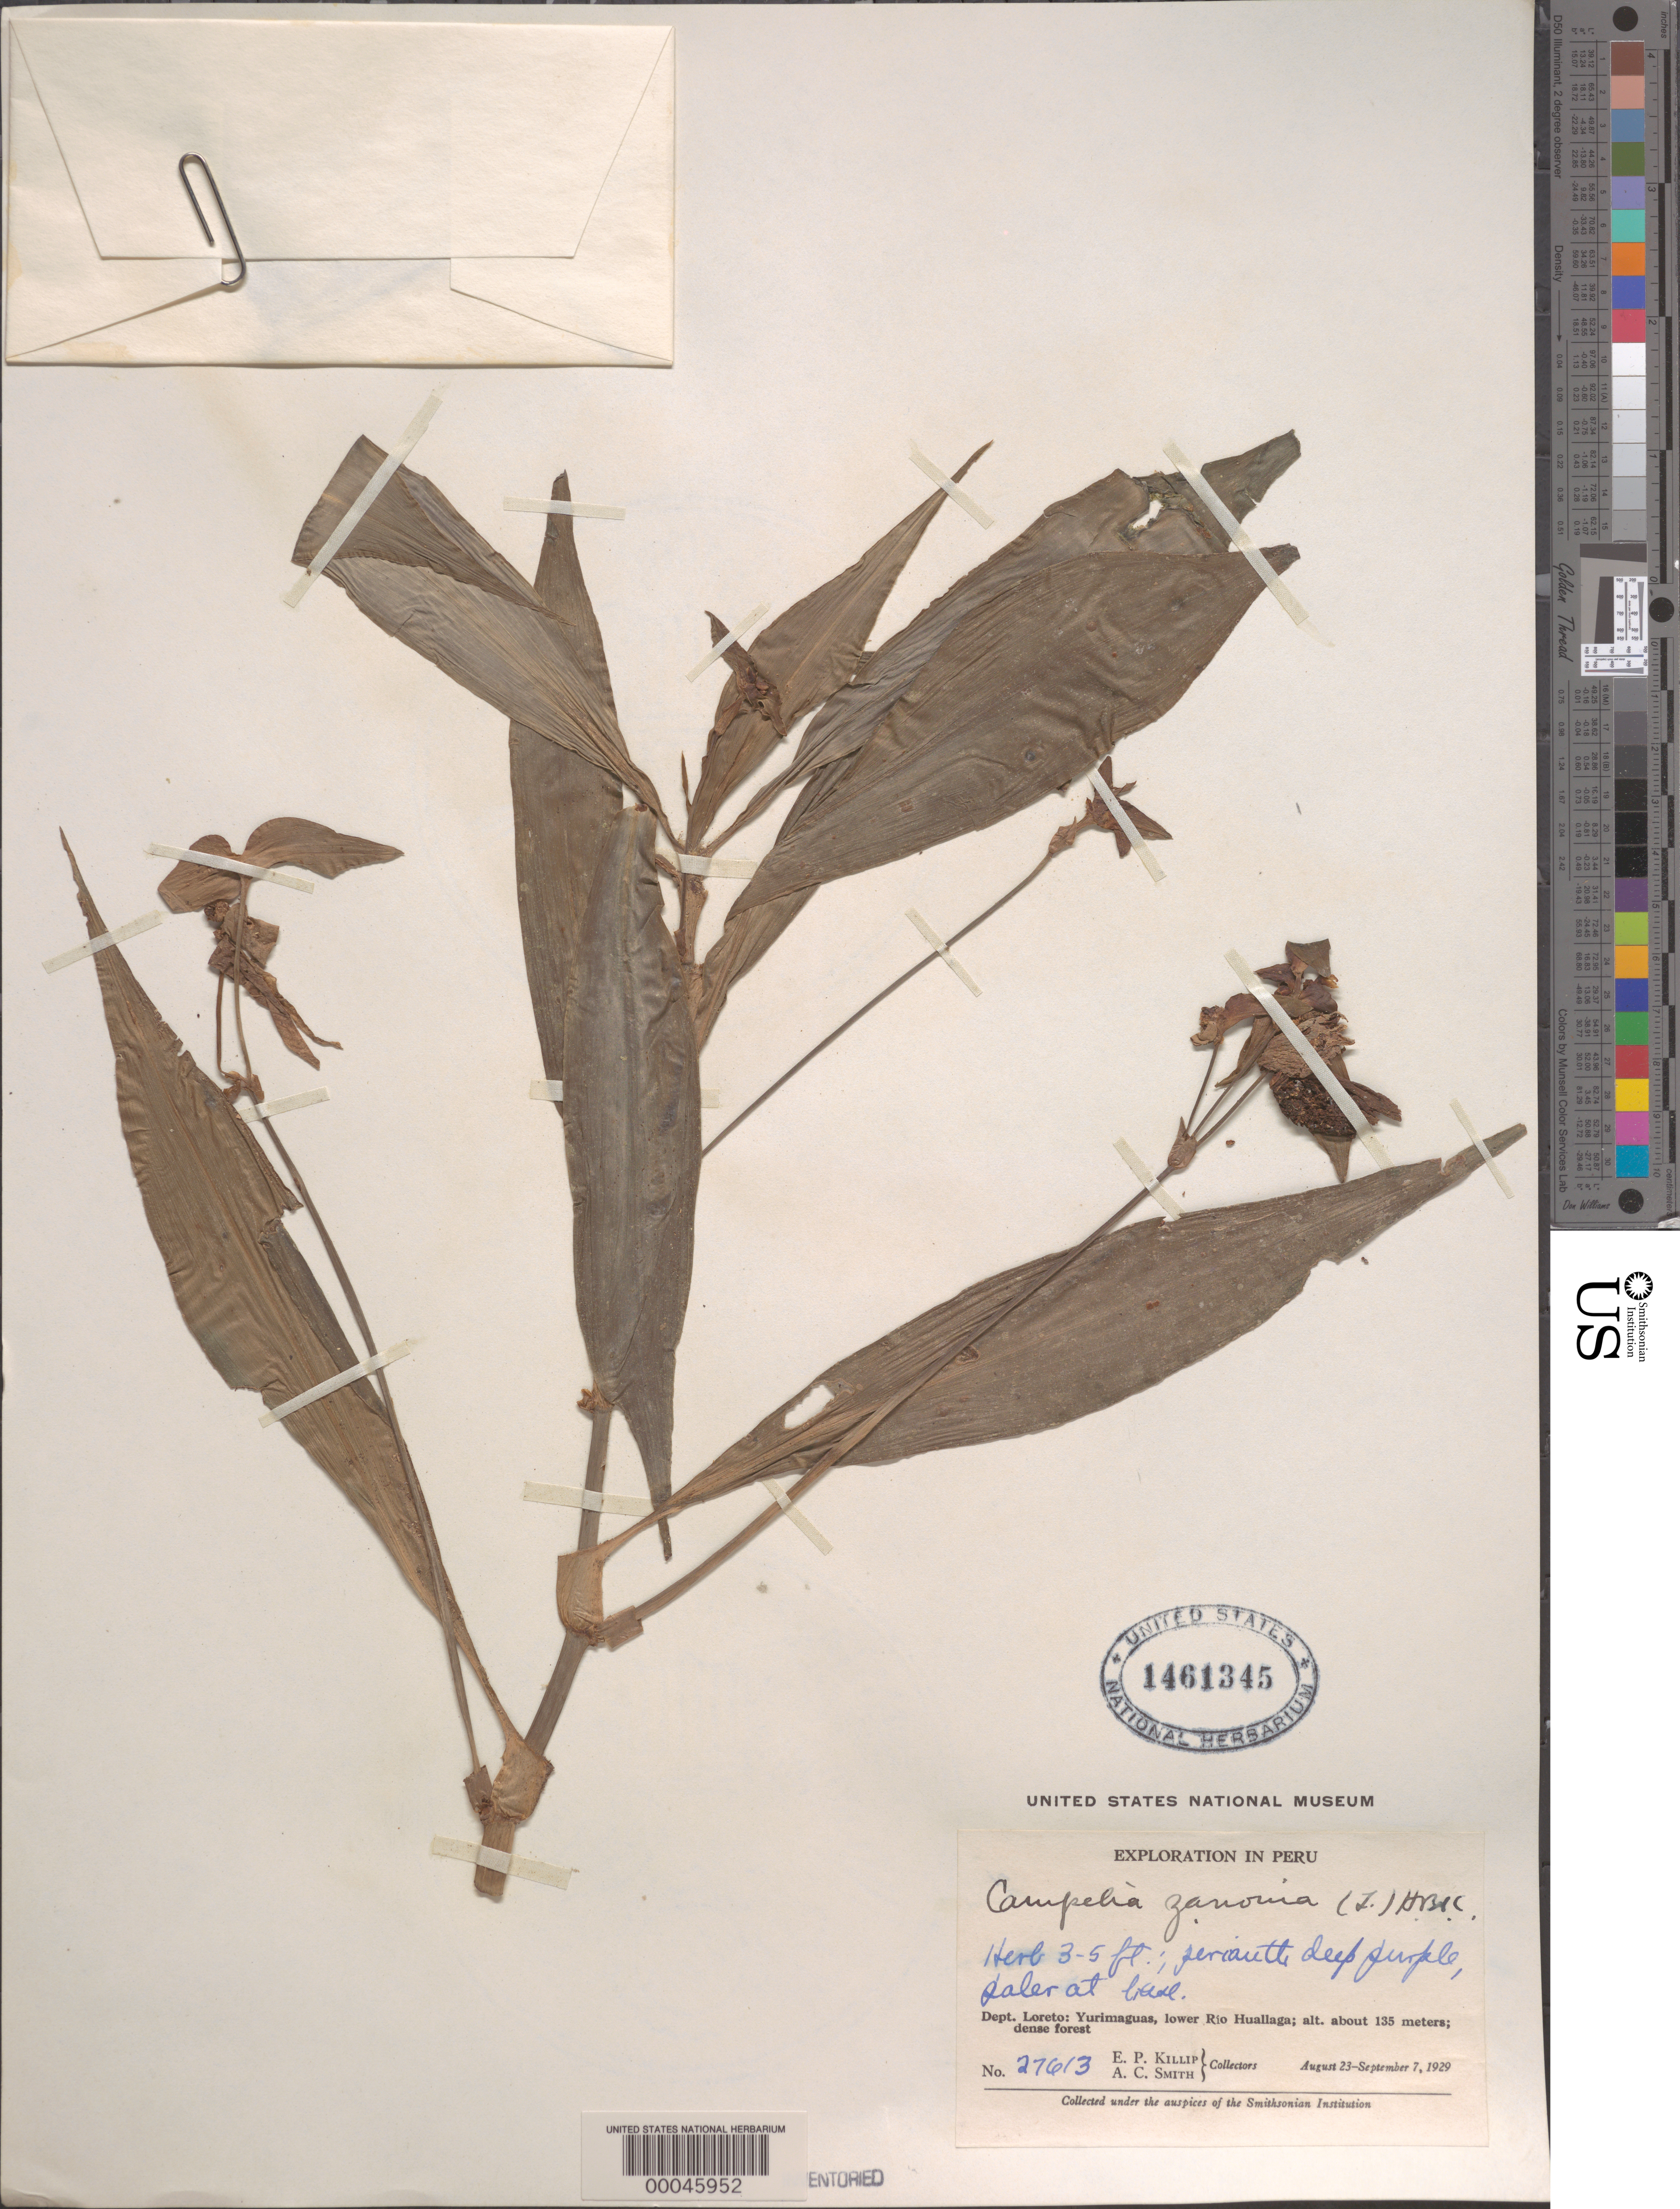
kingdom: Plantae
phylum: Tracheophyta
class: Liliopsida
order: Commelinales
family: Commelinaceae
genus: Tradescantia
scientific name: Tradescantia zanonia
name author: (L.) Sw.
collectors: E. P. Killip & A. C. Smith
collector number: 27613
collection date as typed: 23 Aug 1929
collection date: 1929-08-23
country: Peru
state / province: Loreto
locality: Yurimaguas, lower rio huallaga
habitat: Dense forest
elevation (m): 135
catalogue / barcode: US 1461345